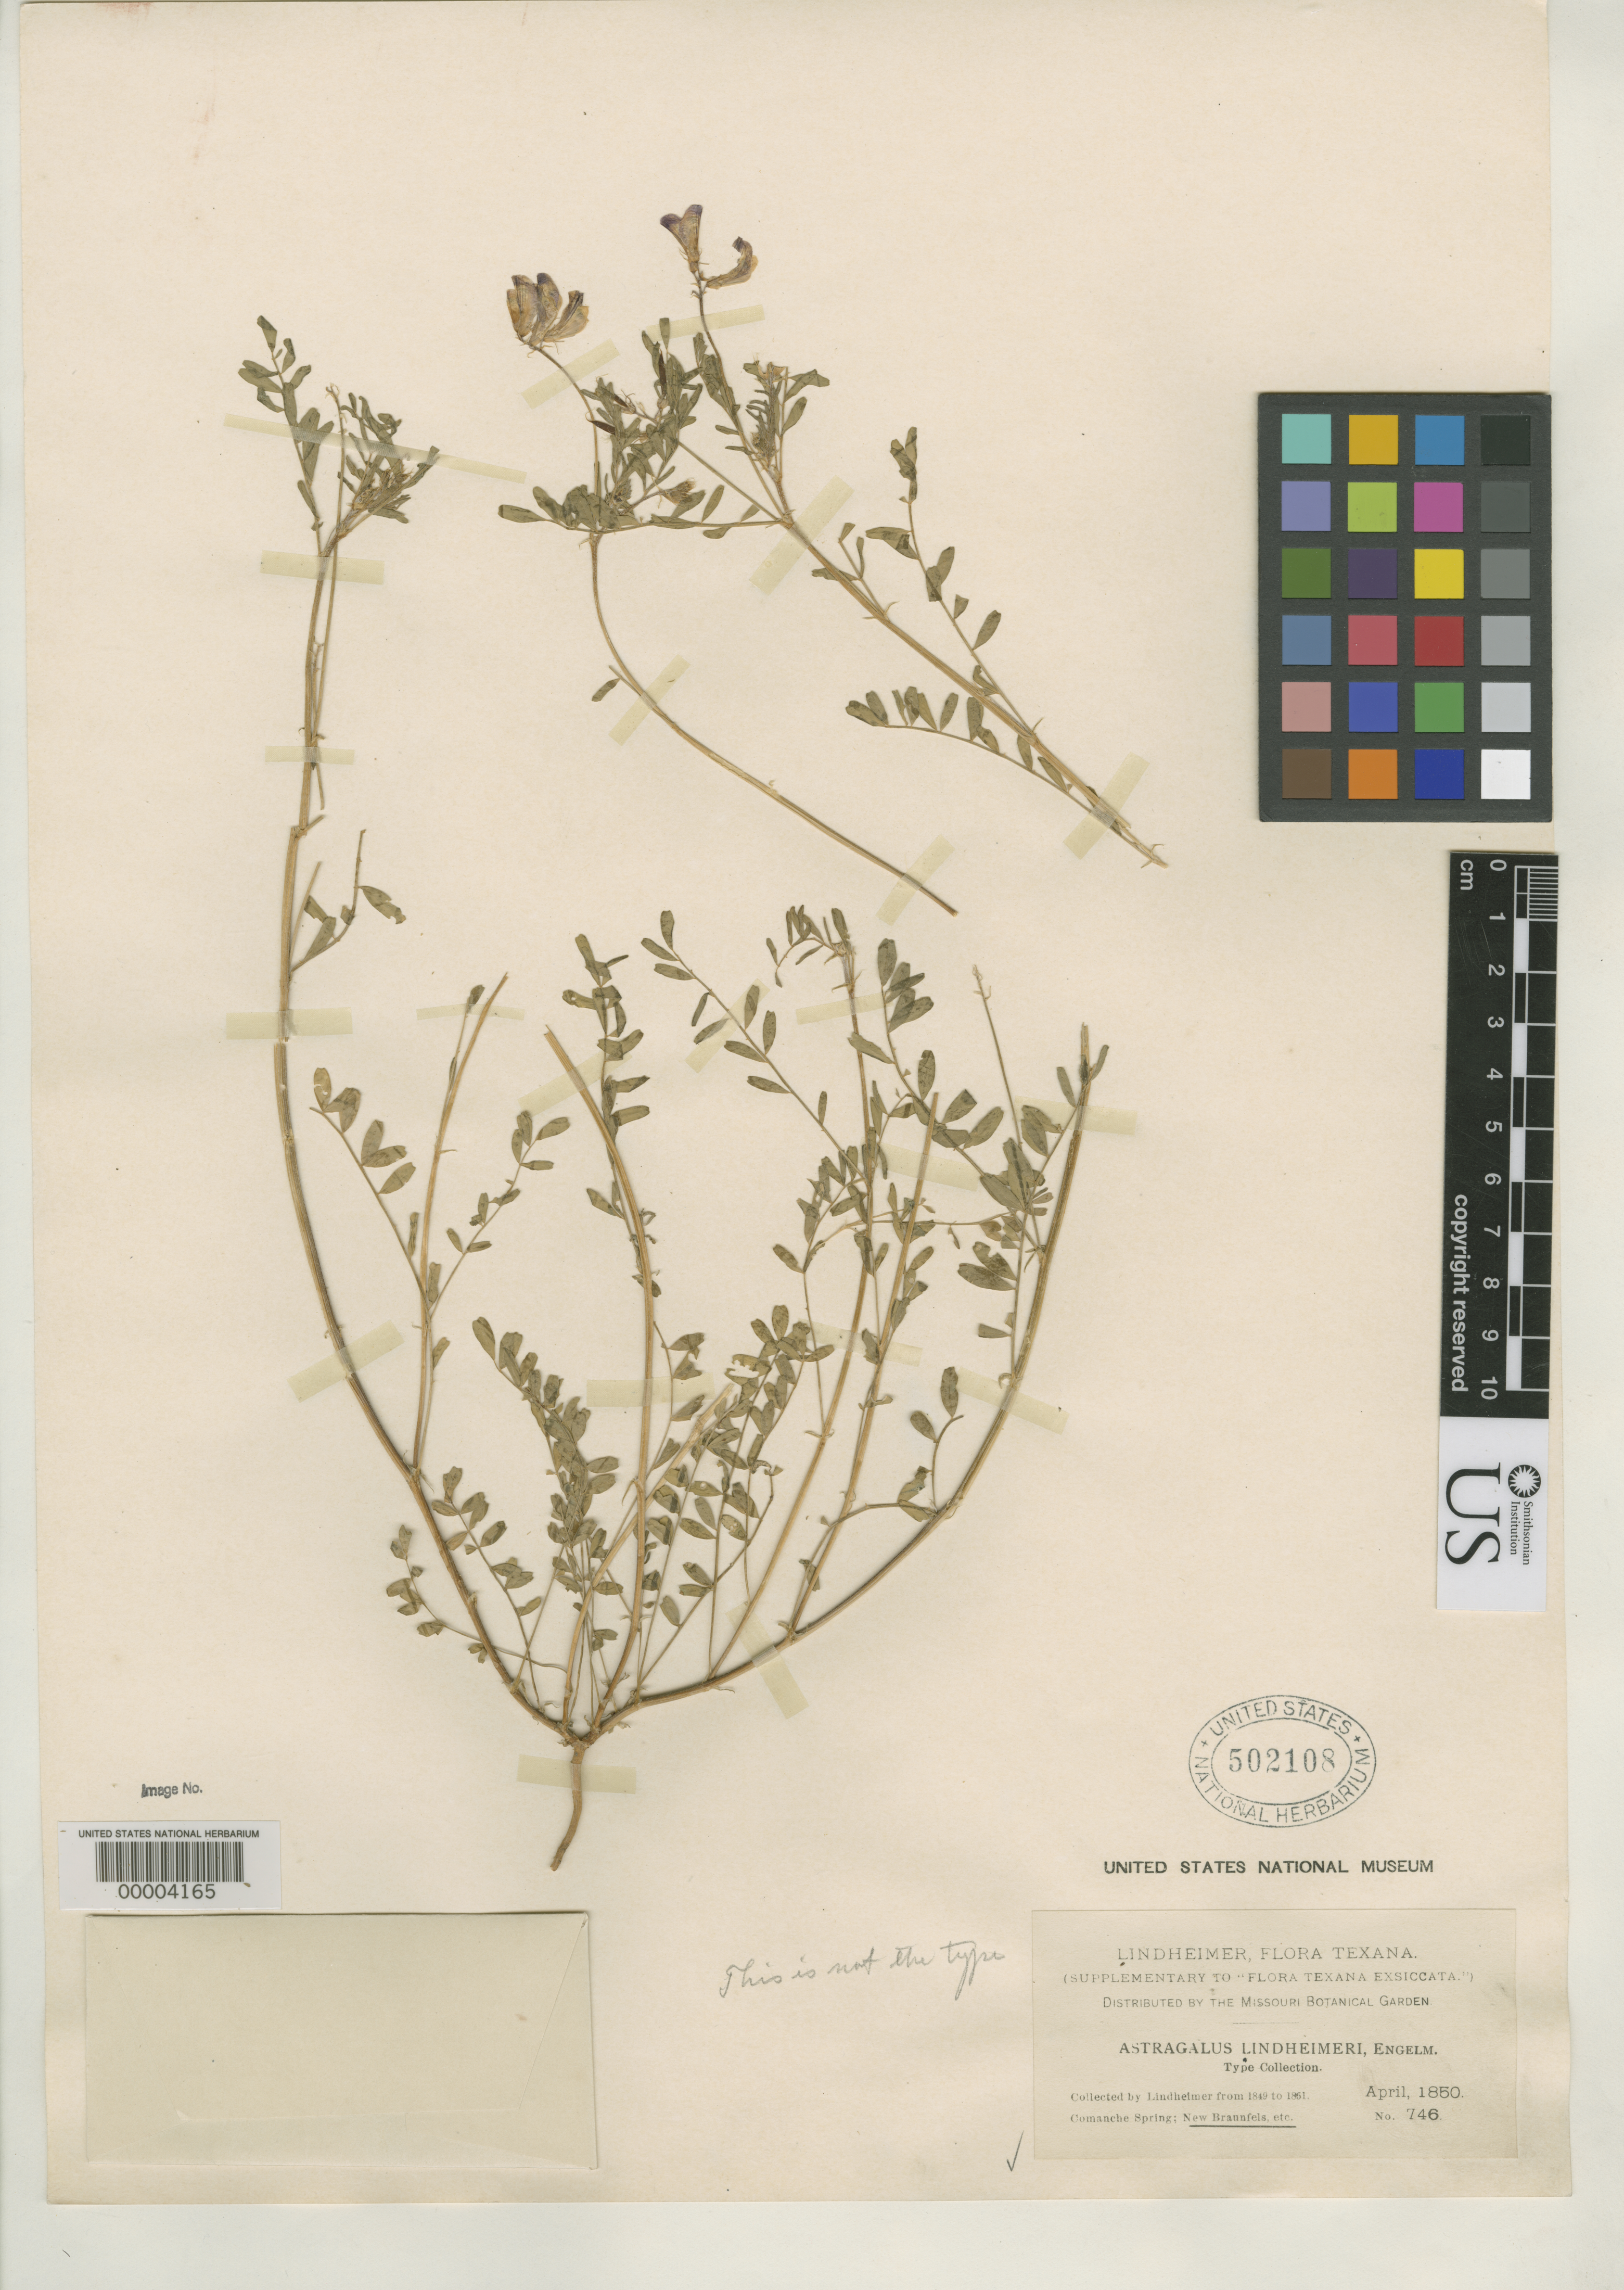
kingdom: Plantae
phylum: Tracheophyta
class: Magnoliopsida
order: Fabales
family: Fabaceae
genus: Astragalus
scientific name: Astragalus lindheimeri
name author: Engelm. ex A. Gray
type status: Isolectotype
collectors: F. J. Lindheimer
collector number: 746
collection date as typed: Apr 1850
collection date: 1850-04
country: United States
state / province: Texas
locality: Comanche Spring: New Braunfels, etc.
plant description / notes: Specimen cited by S.J. Wolf in 1988 as an isolectotype.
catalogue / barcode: US 502108